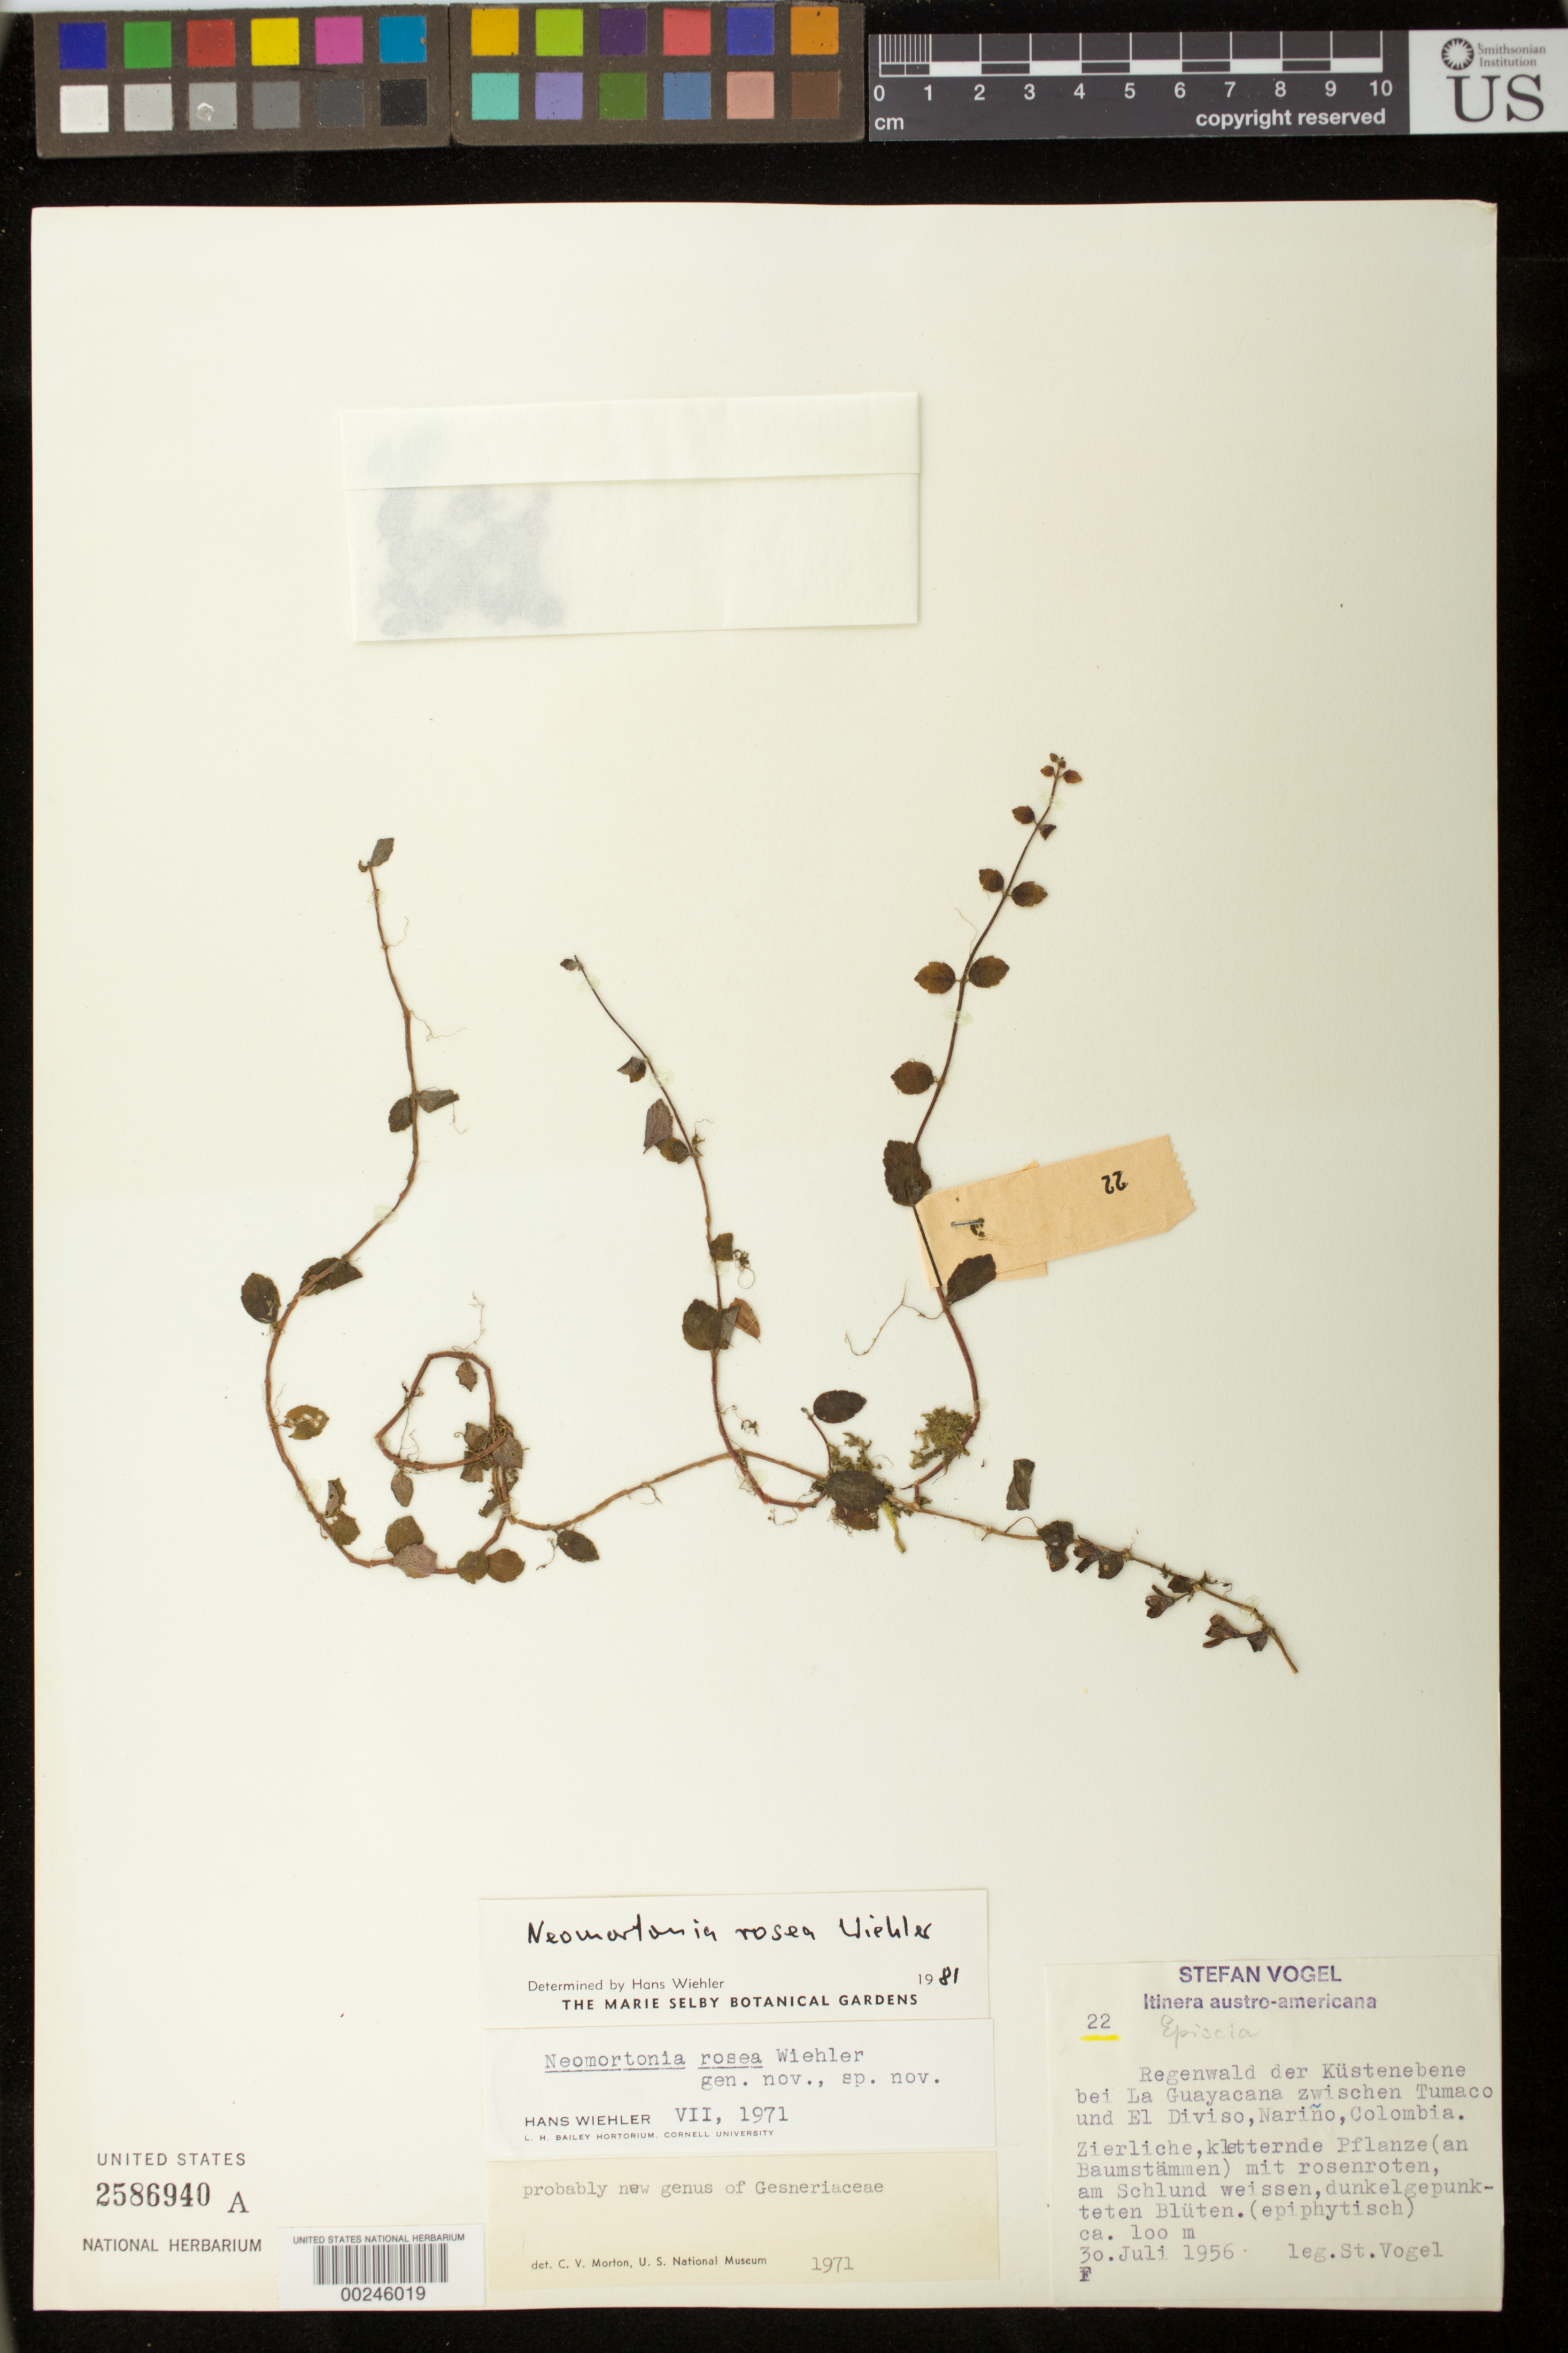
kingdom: Plantae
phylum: Tracheophyta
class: Magnoliopsida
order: Lamiales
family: Gesneriaceae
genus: Neomortonia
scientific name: Neomortonia rosea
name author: Wiehler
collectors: S. Vogel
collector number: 22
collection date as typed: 30 Jul 1956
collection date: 1956-07-30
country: Colombia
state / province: Nariño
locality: By La Guayacana between Tumaco and El Diviso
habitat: Rainforest of coastal plain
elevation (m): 100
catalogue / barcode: US 2586940A